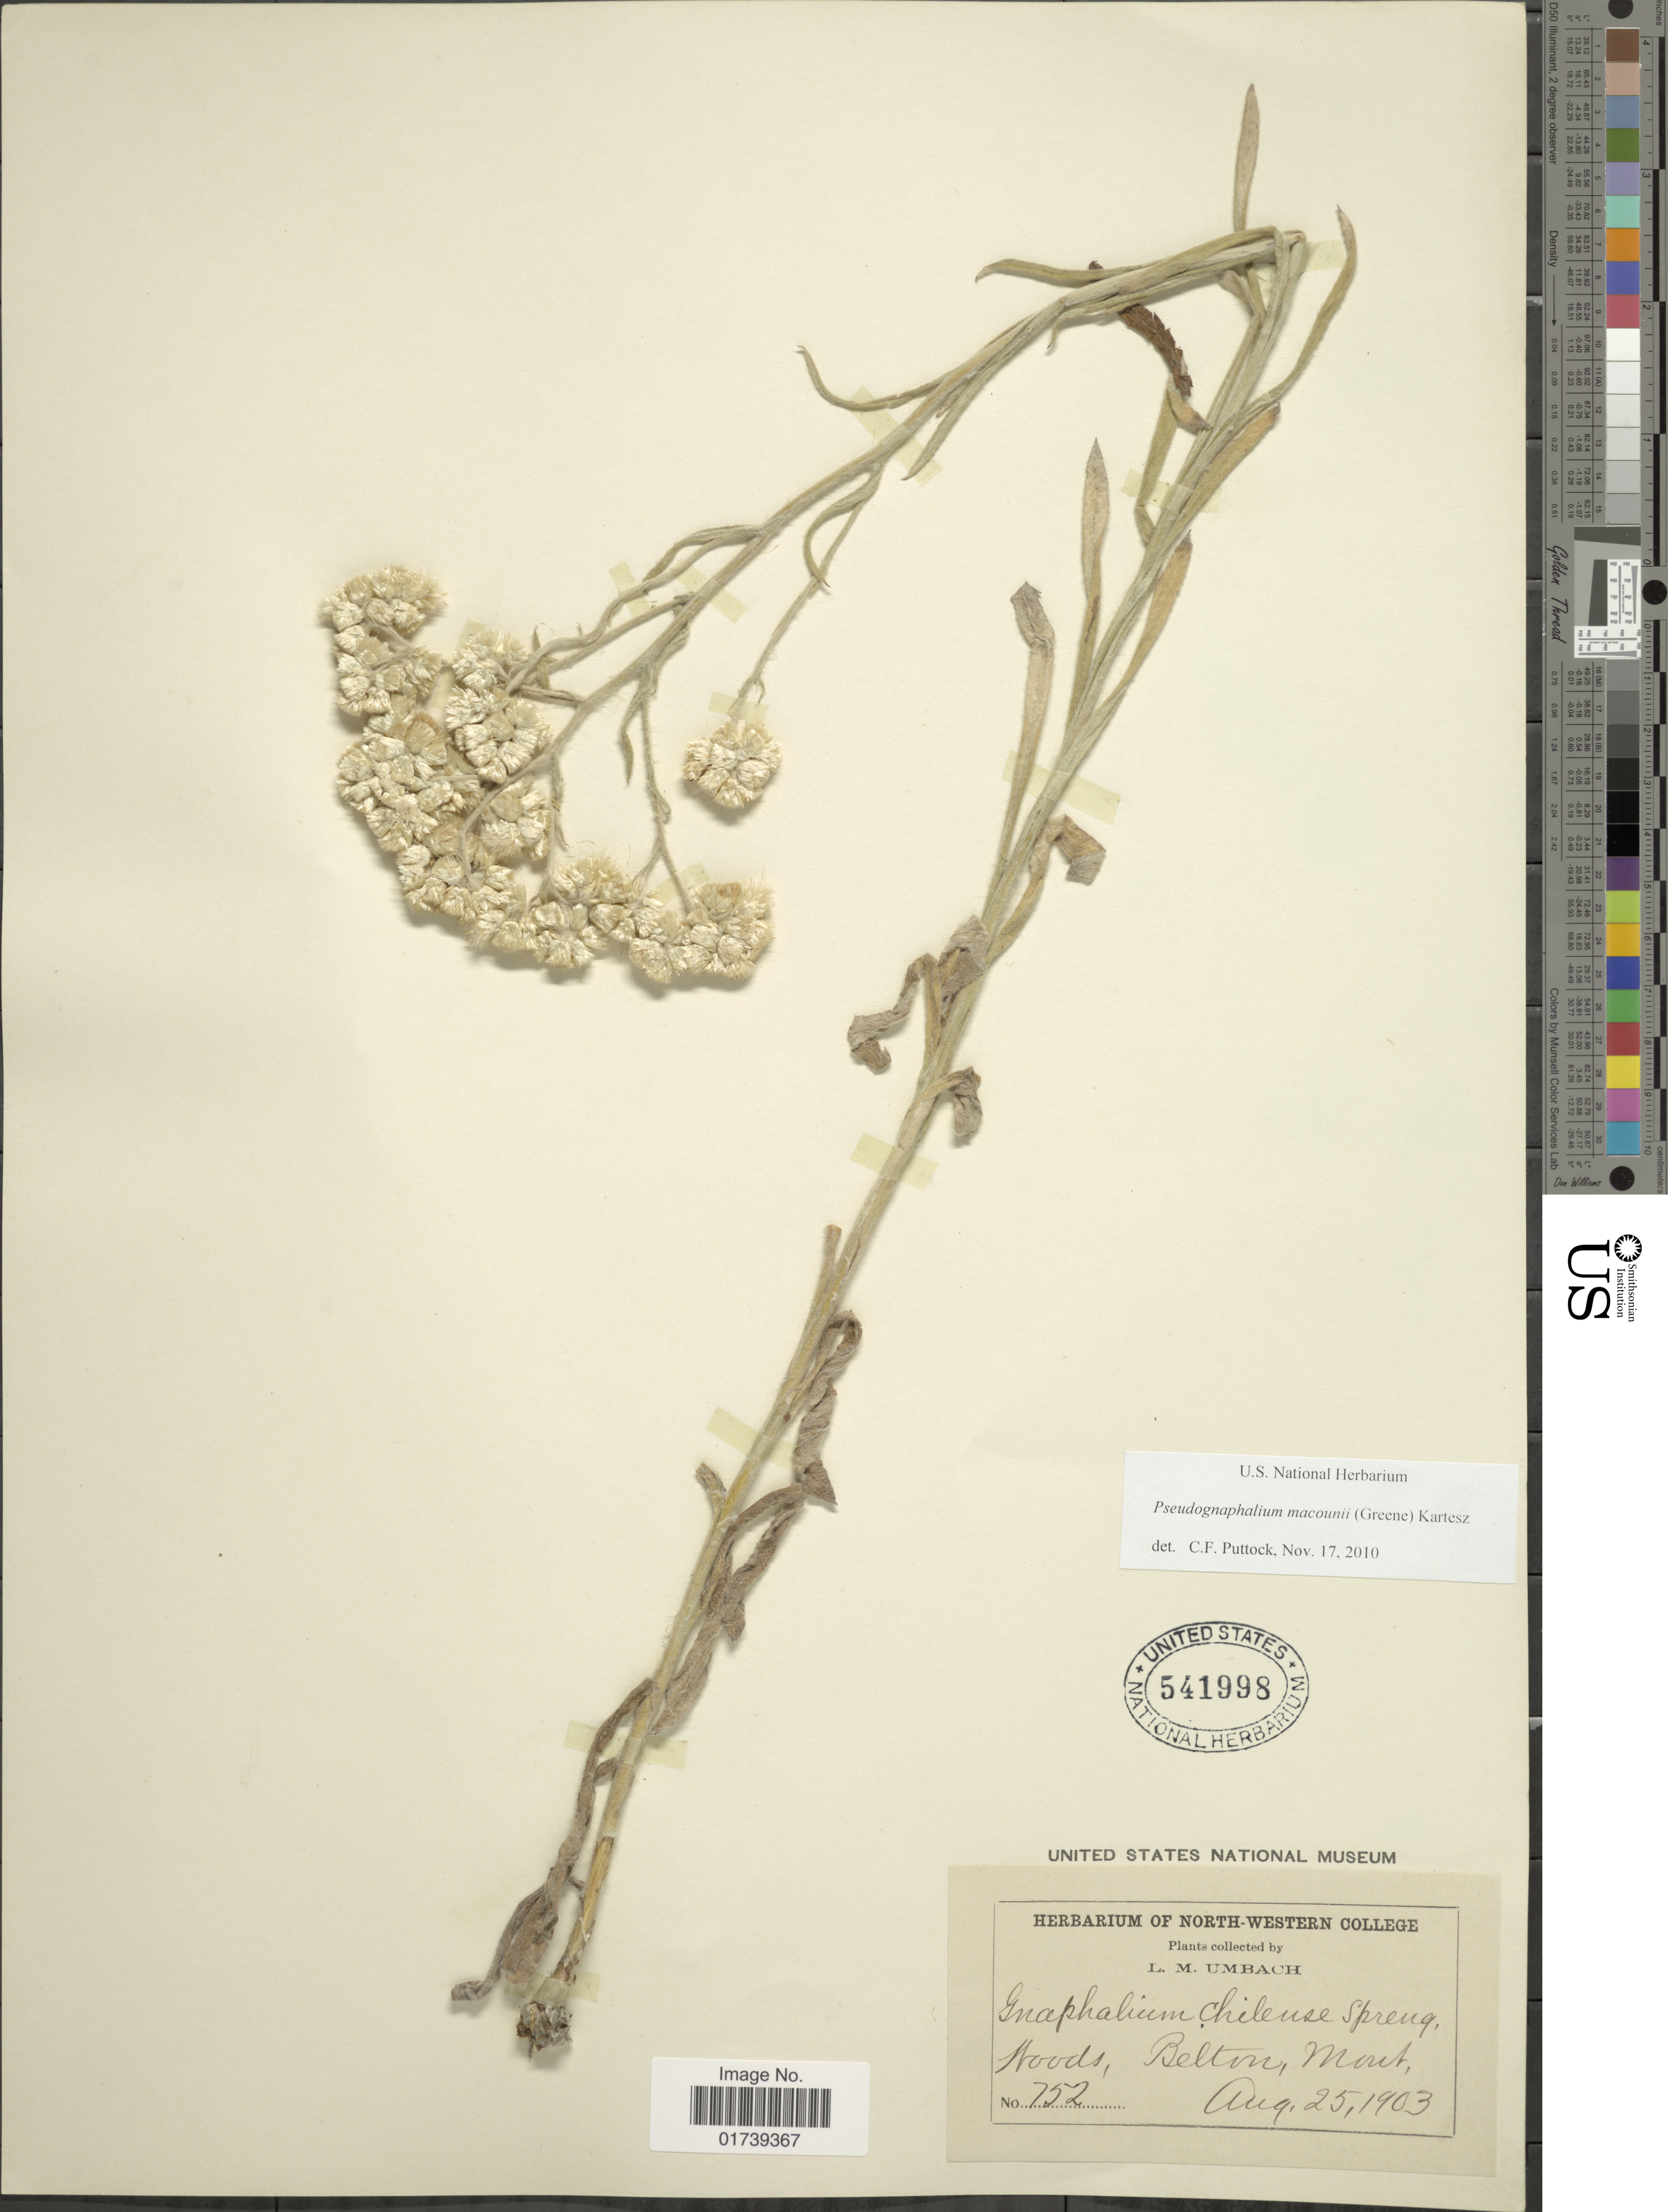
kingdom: Plantae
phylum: Tracheophyta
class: Magnoliopsida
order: Asterales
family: Asteraceae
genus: Pseudognaphalium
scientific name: Pseudognaphalium macounii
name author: (Greene) Kartesz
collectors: L. M. Umbach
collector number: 752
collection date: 1903-08-25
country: United States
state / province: Montana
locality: Belton, Mont.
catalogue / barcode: US 541998